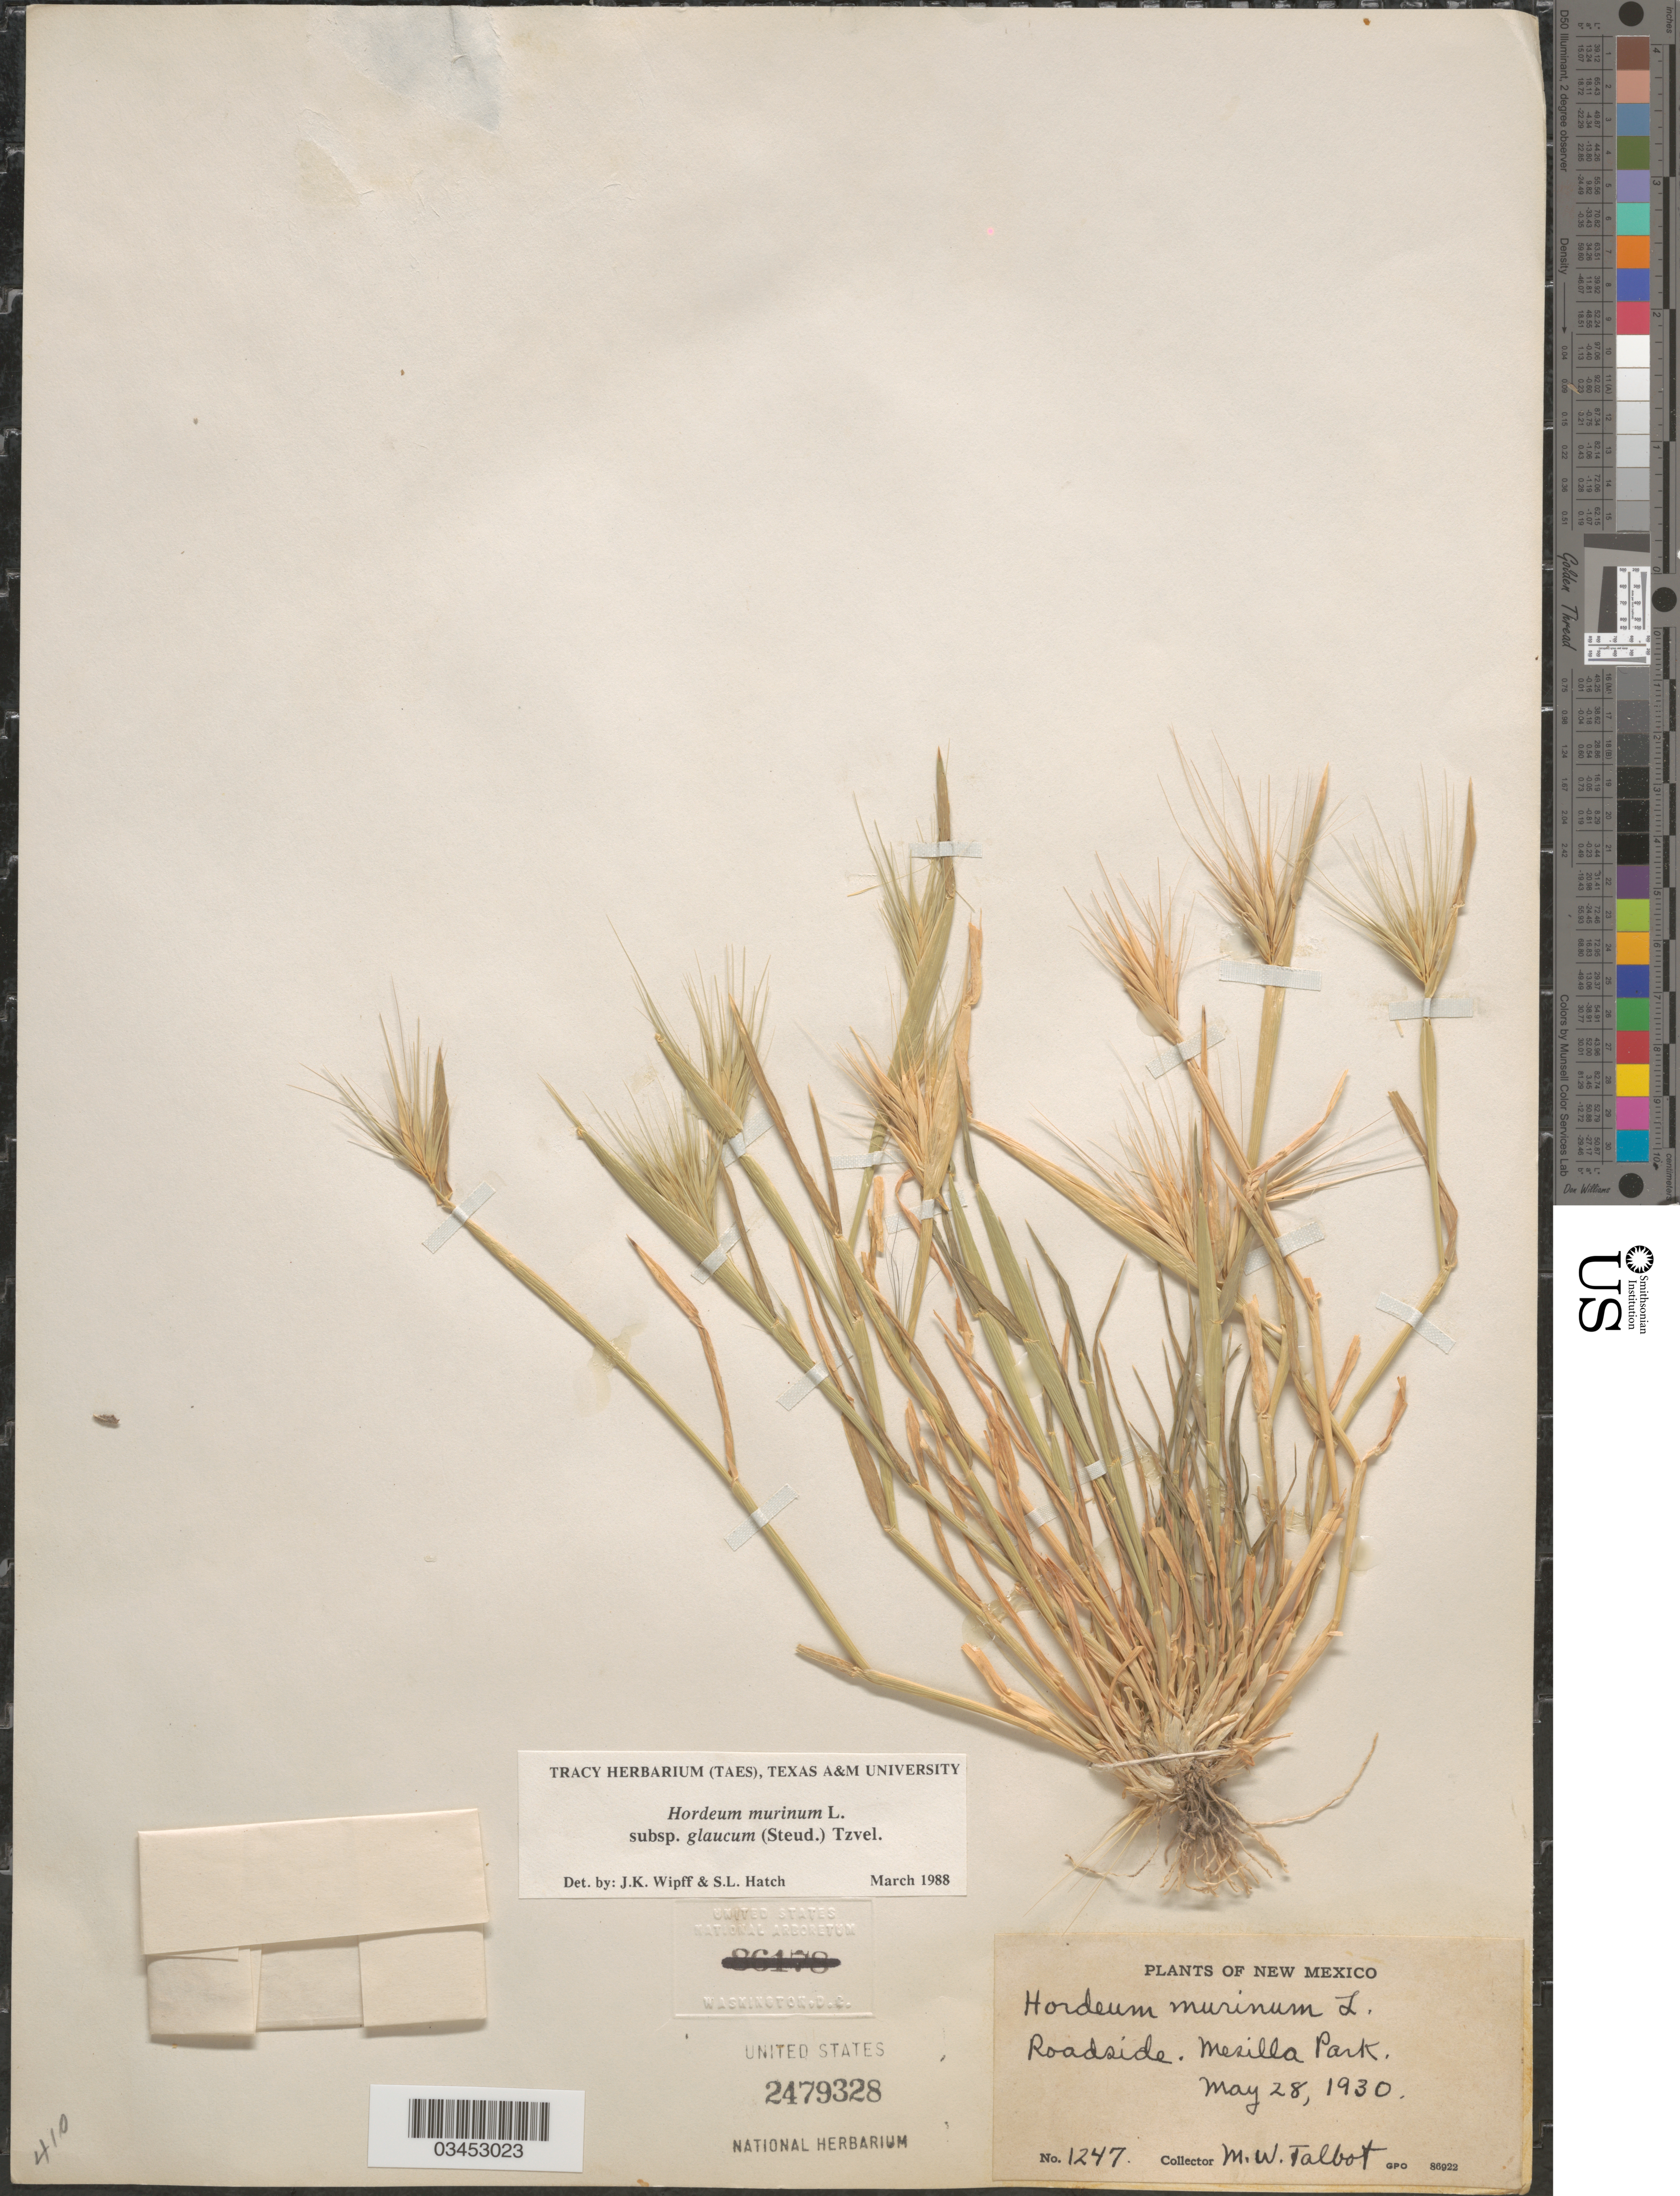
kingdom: Plantae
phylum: Tracheophyta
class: Liliopsida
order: Poales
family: Poaceae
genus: Hordeum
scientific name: Hordeum murinum subsp. glaucum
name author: (Steud.) Tzvelev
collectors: M. Talbot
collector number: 1247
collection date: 1930-05-28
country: United States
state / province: New Mexico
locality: Roadside. Mesilla Park.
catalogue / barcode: US 2479328